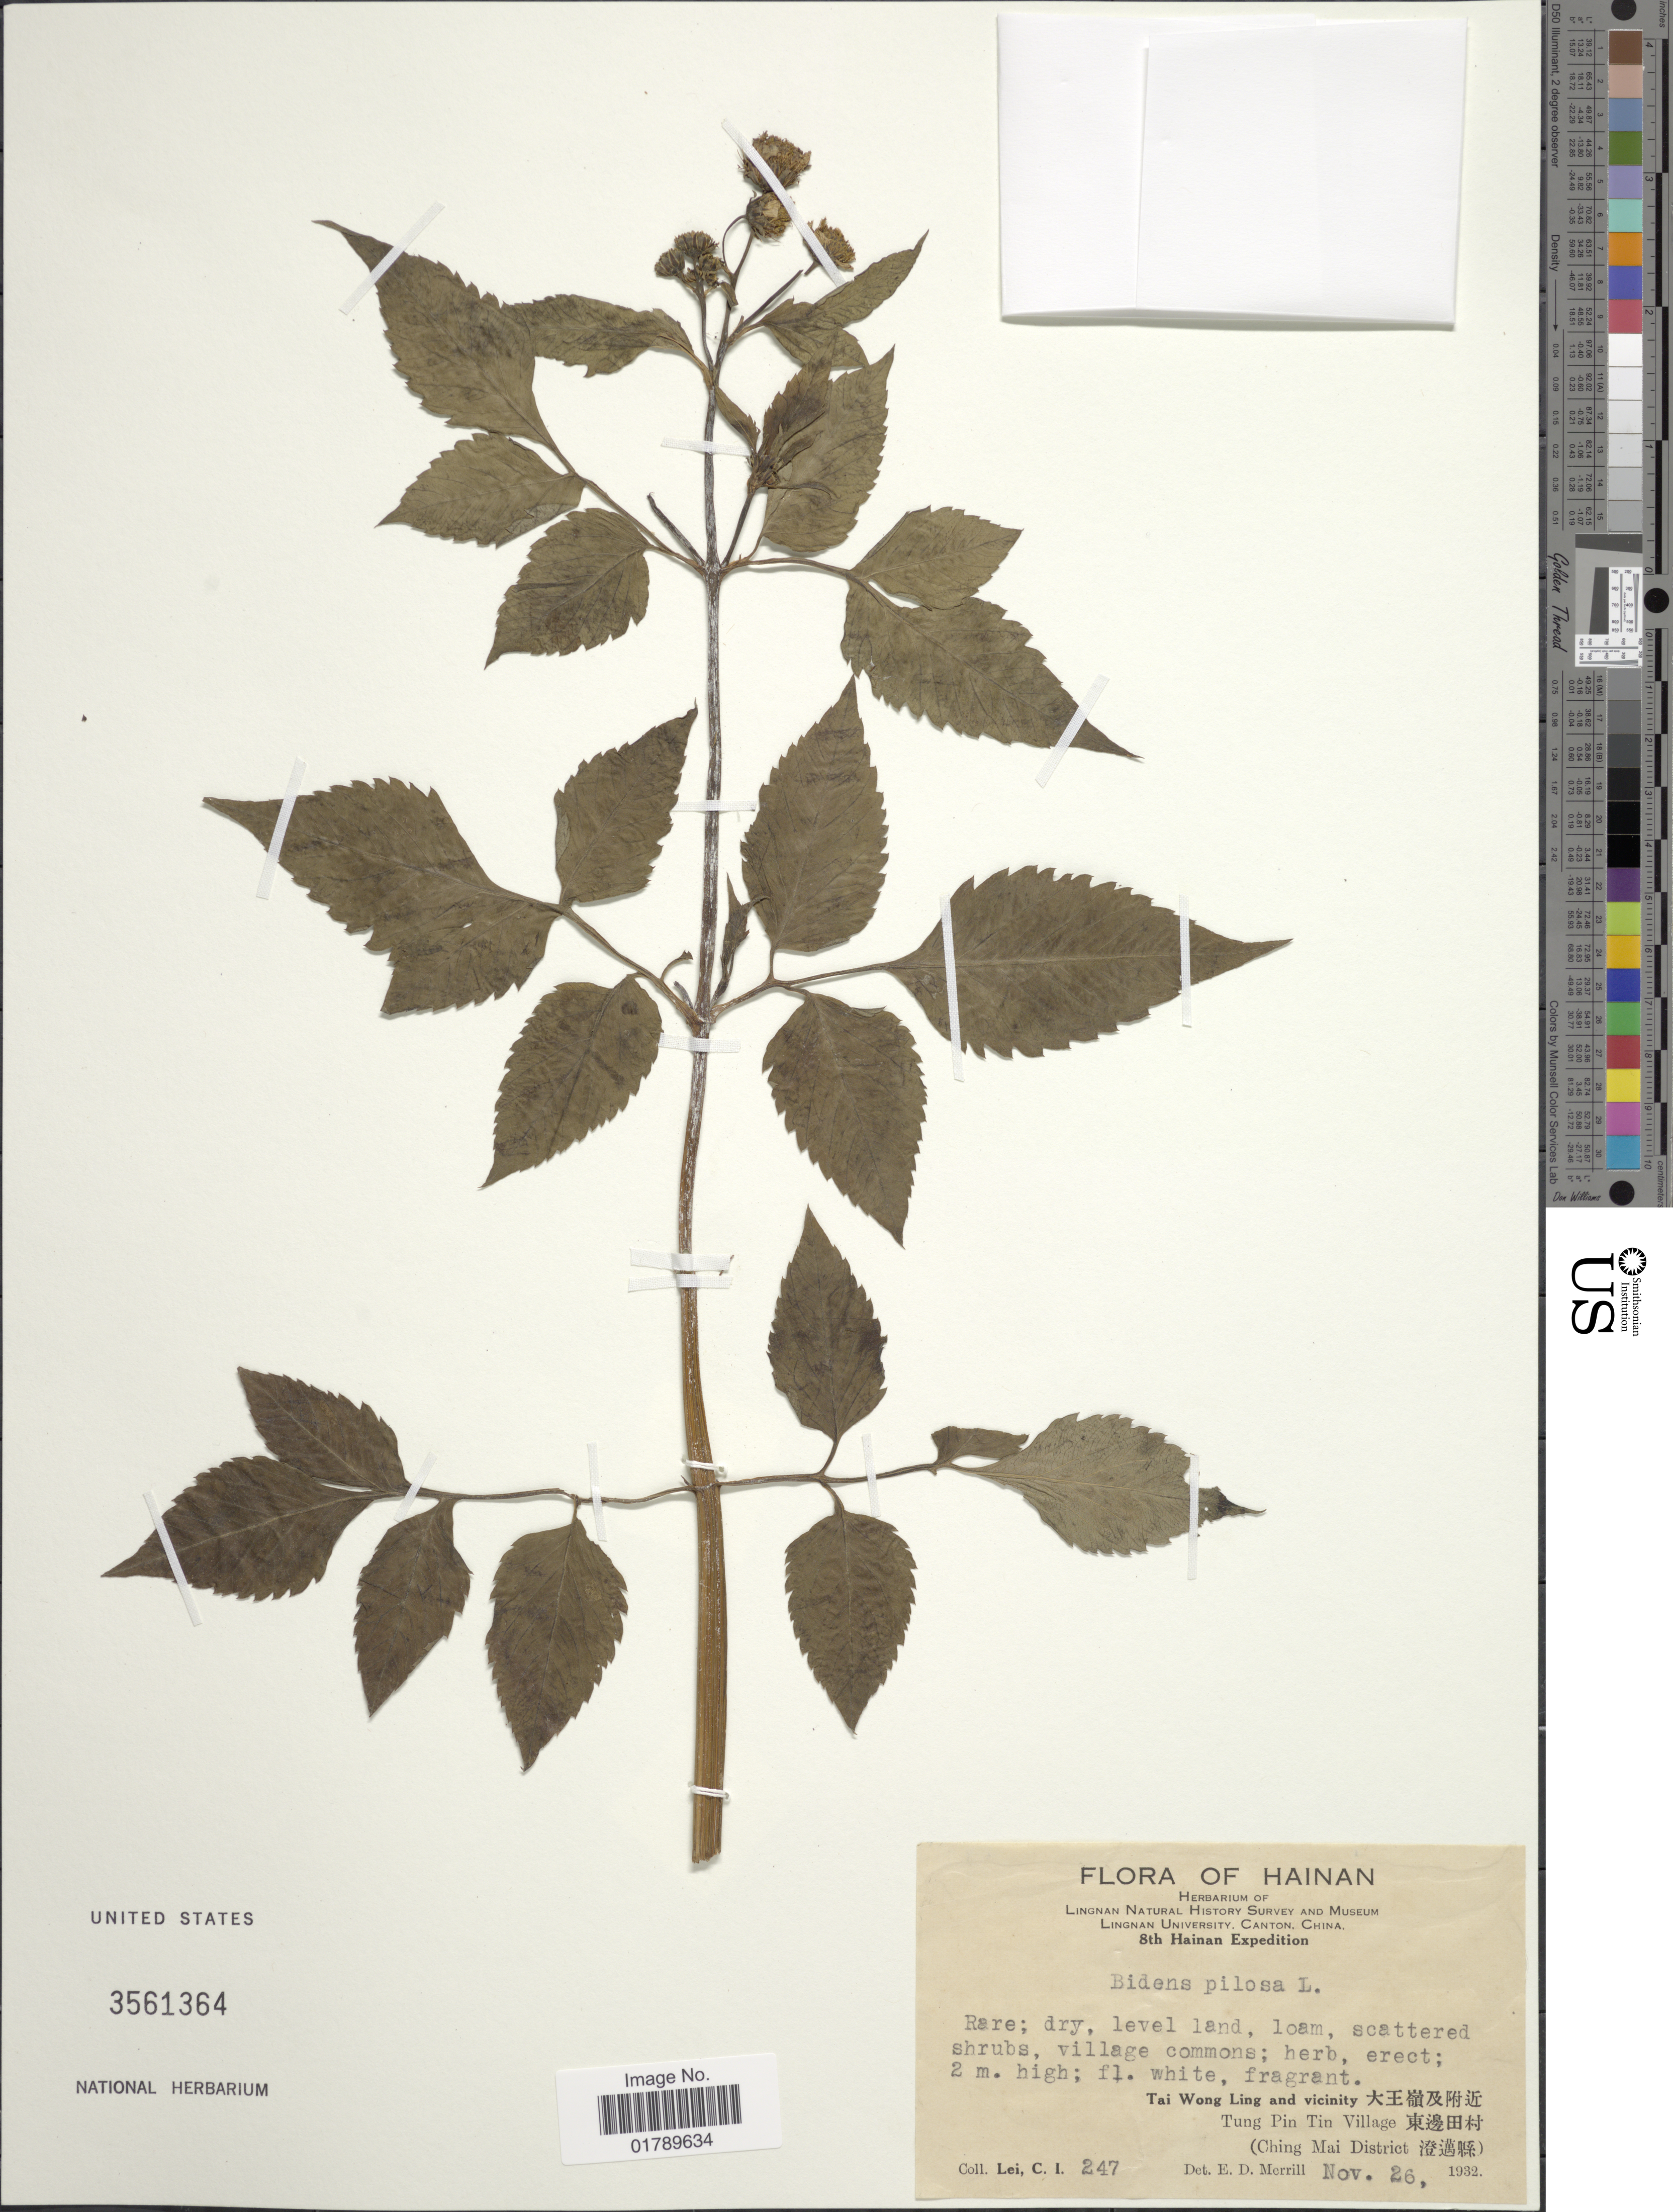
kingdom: Plantae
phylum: Tracheophyta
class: Magnoliopsida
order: Asterales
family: Asteraceae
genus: Bidens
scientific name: Bidens pilosa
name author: L.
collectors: C. I. Lei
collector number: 247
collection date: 1932-11-26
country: China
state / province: Hainan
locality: Hainan. Tai Wong Ling and vicinity. Tung Pin Tin Village. (Ching Mai District)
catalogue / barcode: US 3561364